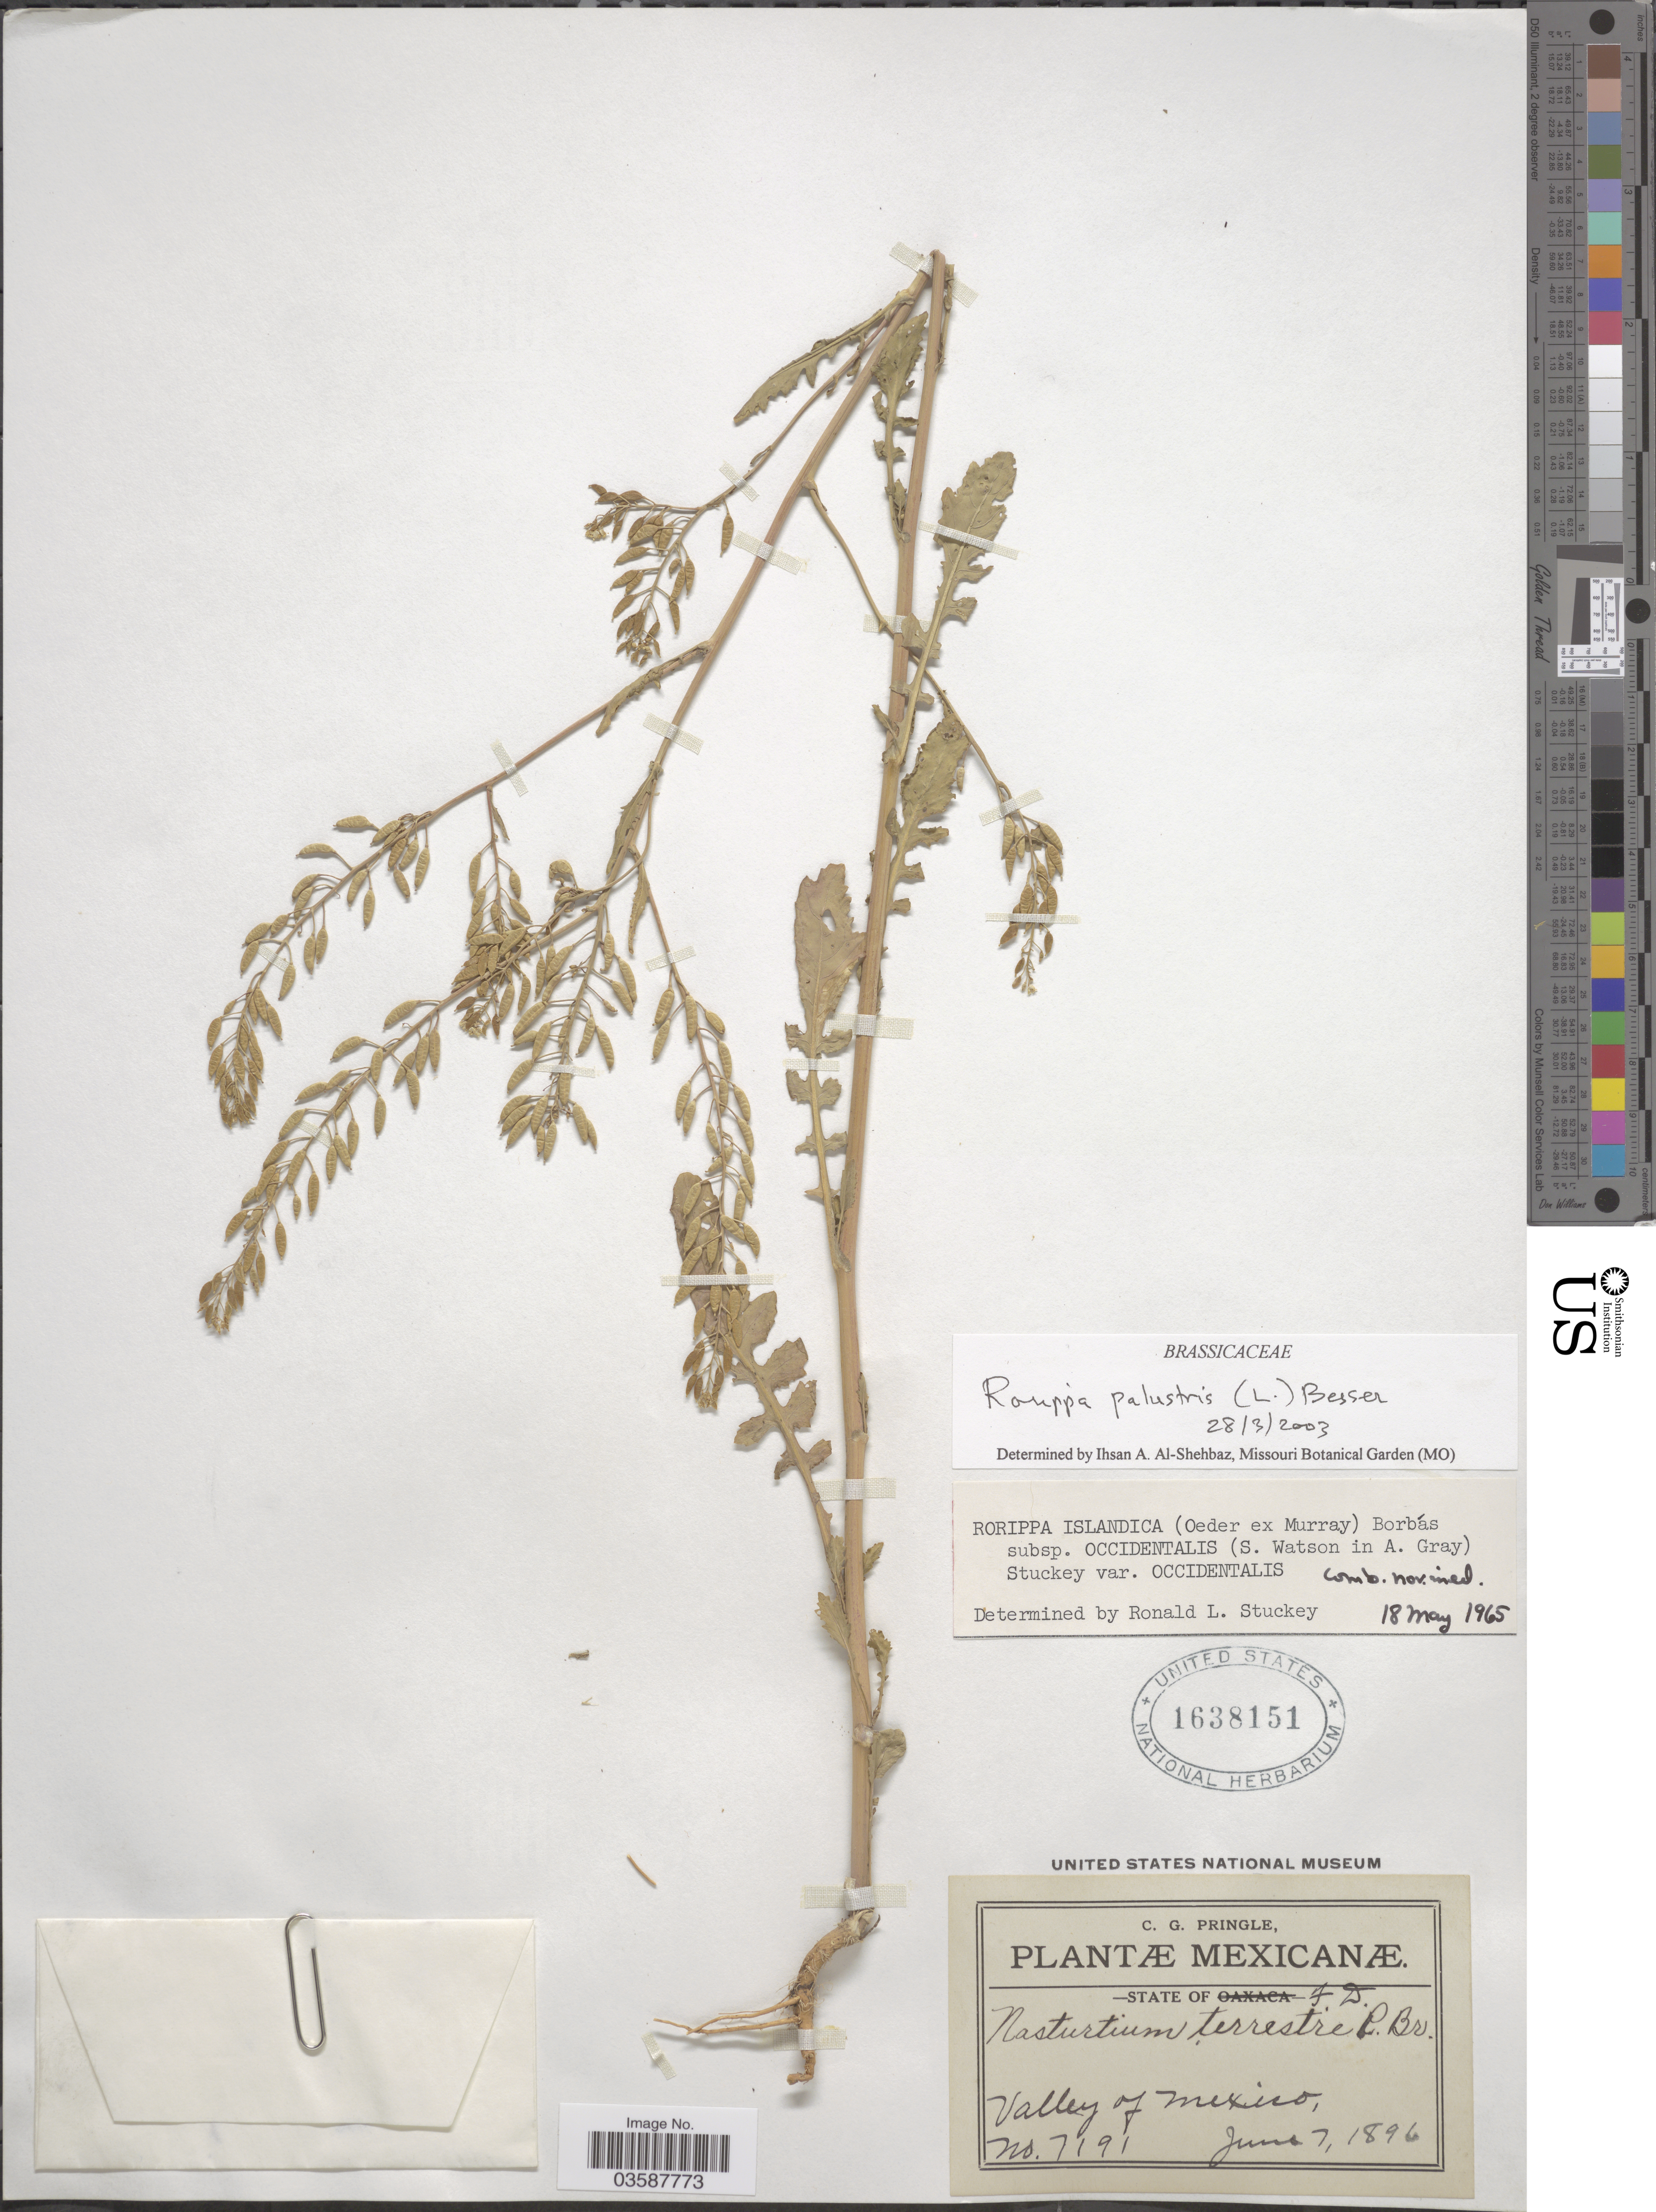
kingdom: Plantae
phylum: Tracheophyta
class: Magnoliopsida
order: Brassicales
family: Brassicaceae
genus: Rorippa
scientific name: Rorippa palustris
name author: (L.) Besser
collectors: C. G. Pringle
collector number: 7191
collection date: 1896-06-07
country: Mexico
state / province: Distrito Federal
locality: Valley of Mexico.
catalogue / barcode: US 1638151